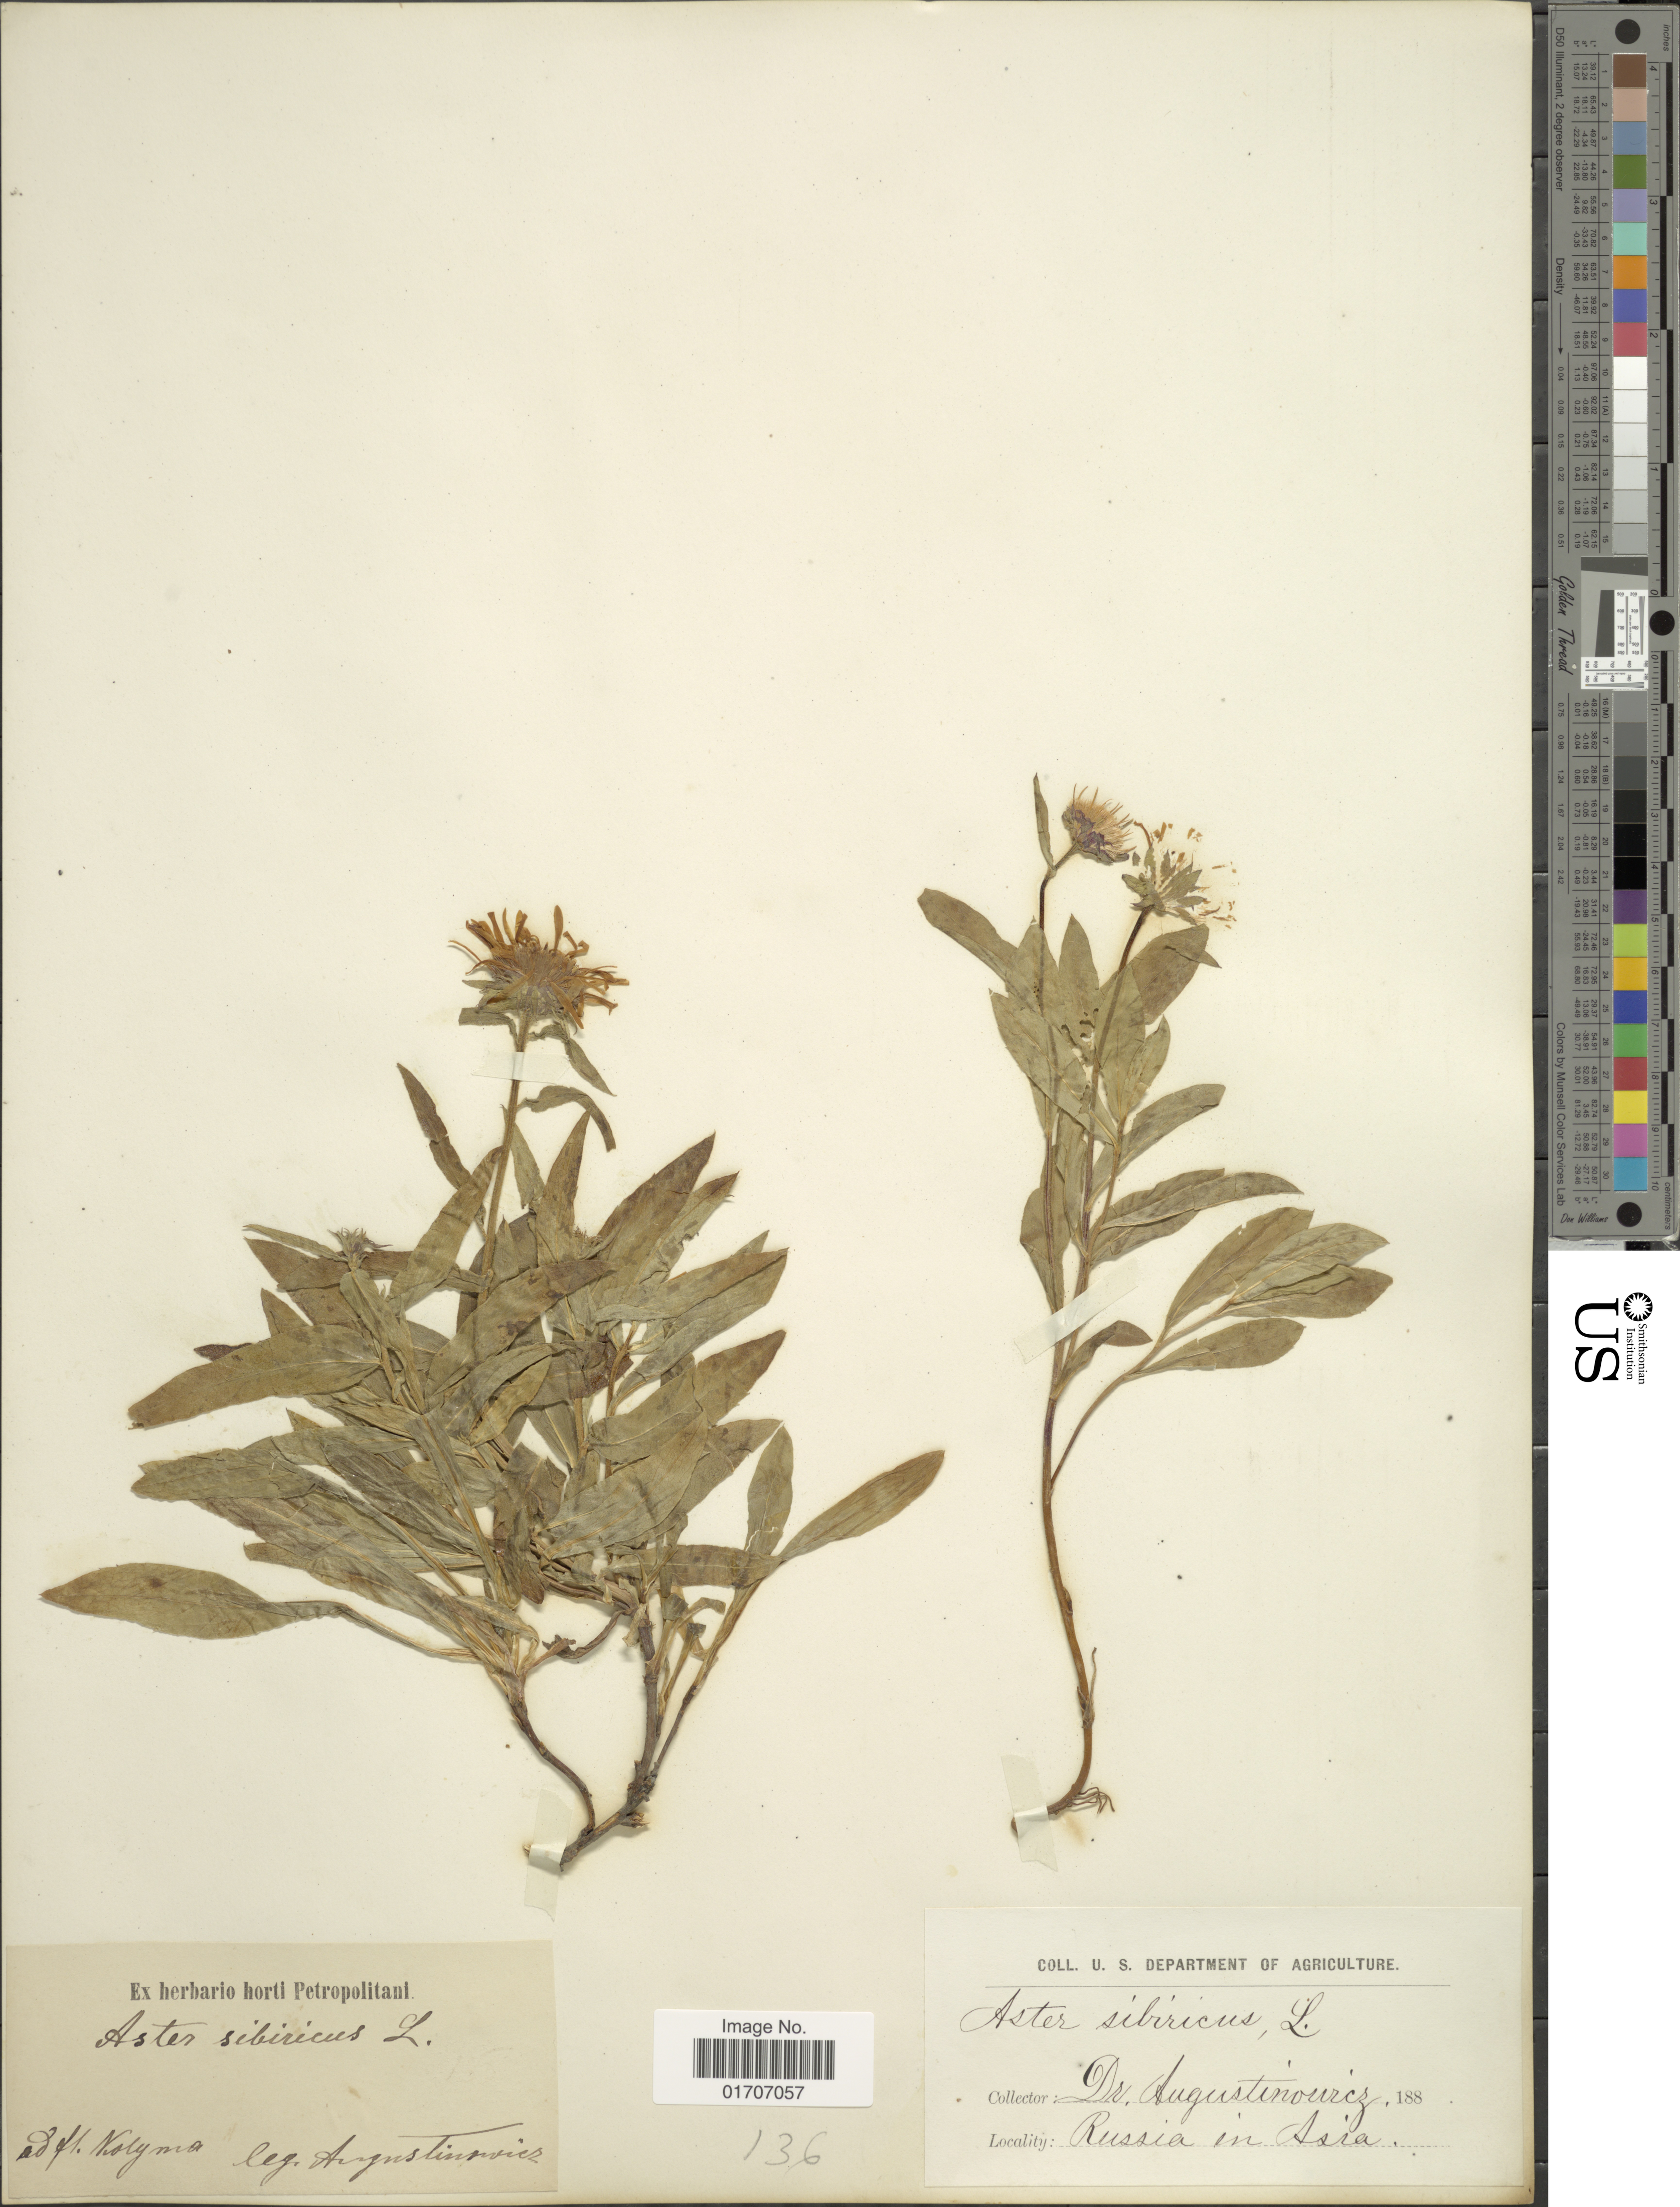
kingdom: Plantae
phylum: Tracheophyta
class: Magnoliopsida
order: Asterales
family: Asteraceae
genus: Eurybia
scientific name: Eurybia sibirica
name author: (L.) G.L. Nesom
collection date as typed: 188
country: Russian Federation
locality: Ad fl. Kolyma.